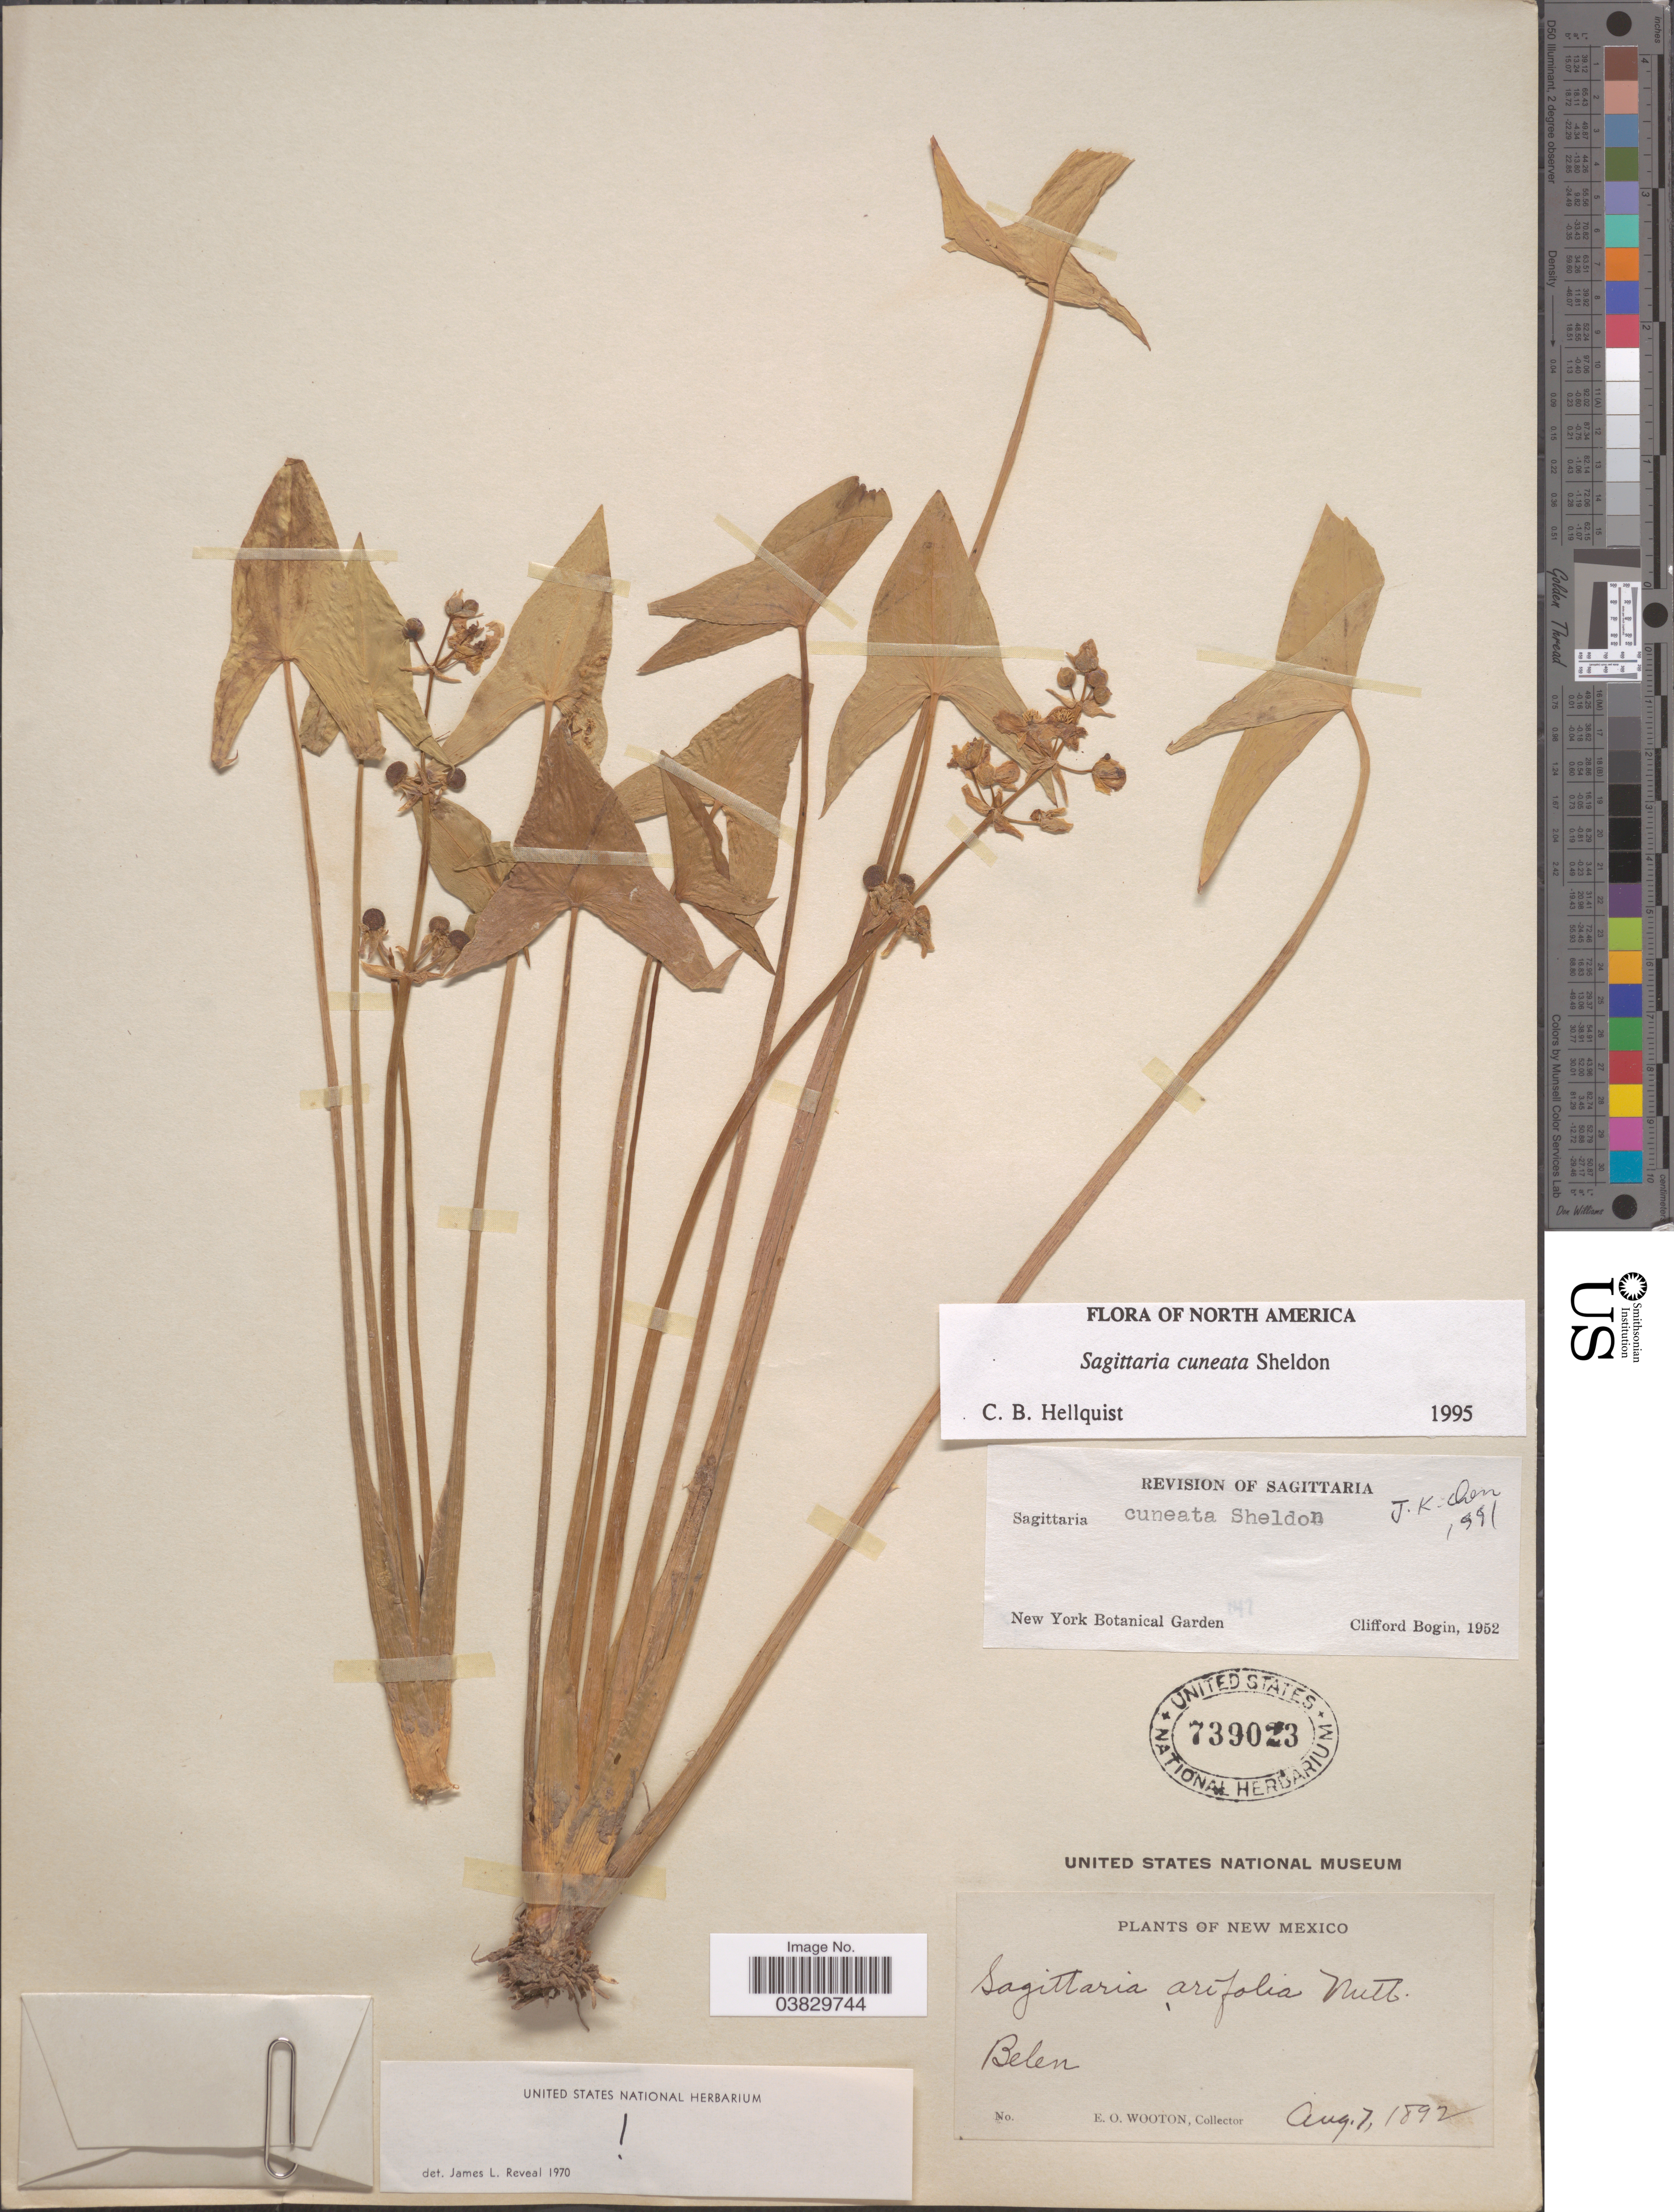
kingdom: Plantae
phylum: Tracheophyta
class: Liliopsida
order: Alismatales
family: Alismataceae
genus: Sagittaria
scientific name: Sagittaria cuneata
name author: E. Sheld.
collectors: E. O. Wooton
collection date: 1892-08-07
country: United States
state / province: New Mexico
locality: Belen.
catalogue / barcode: US 739023